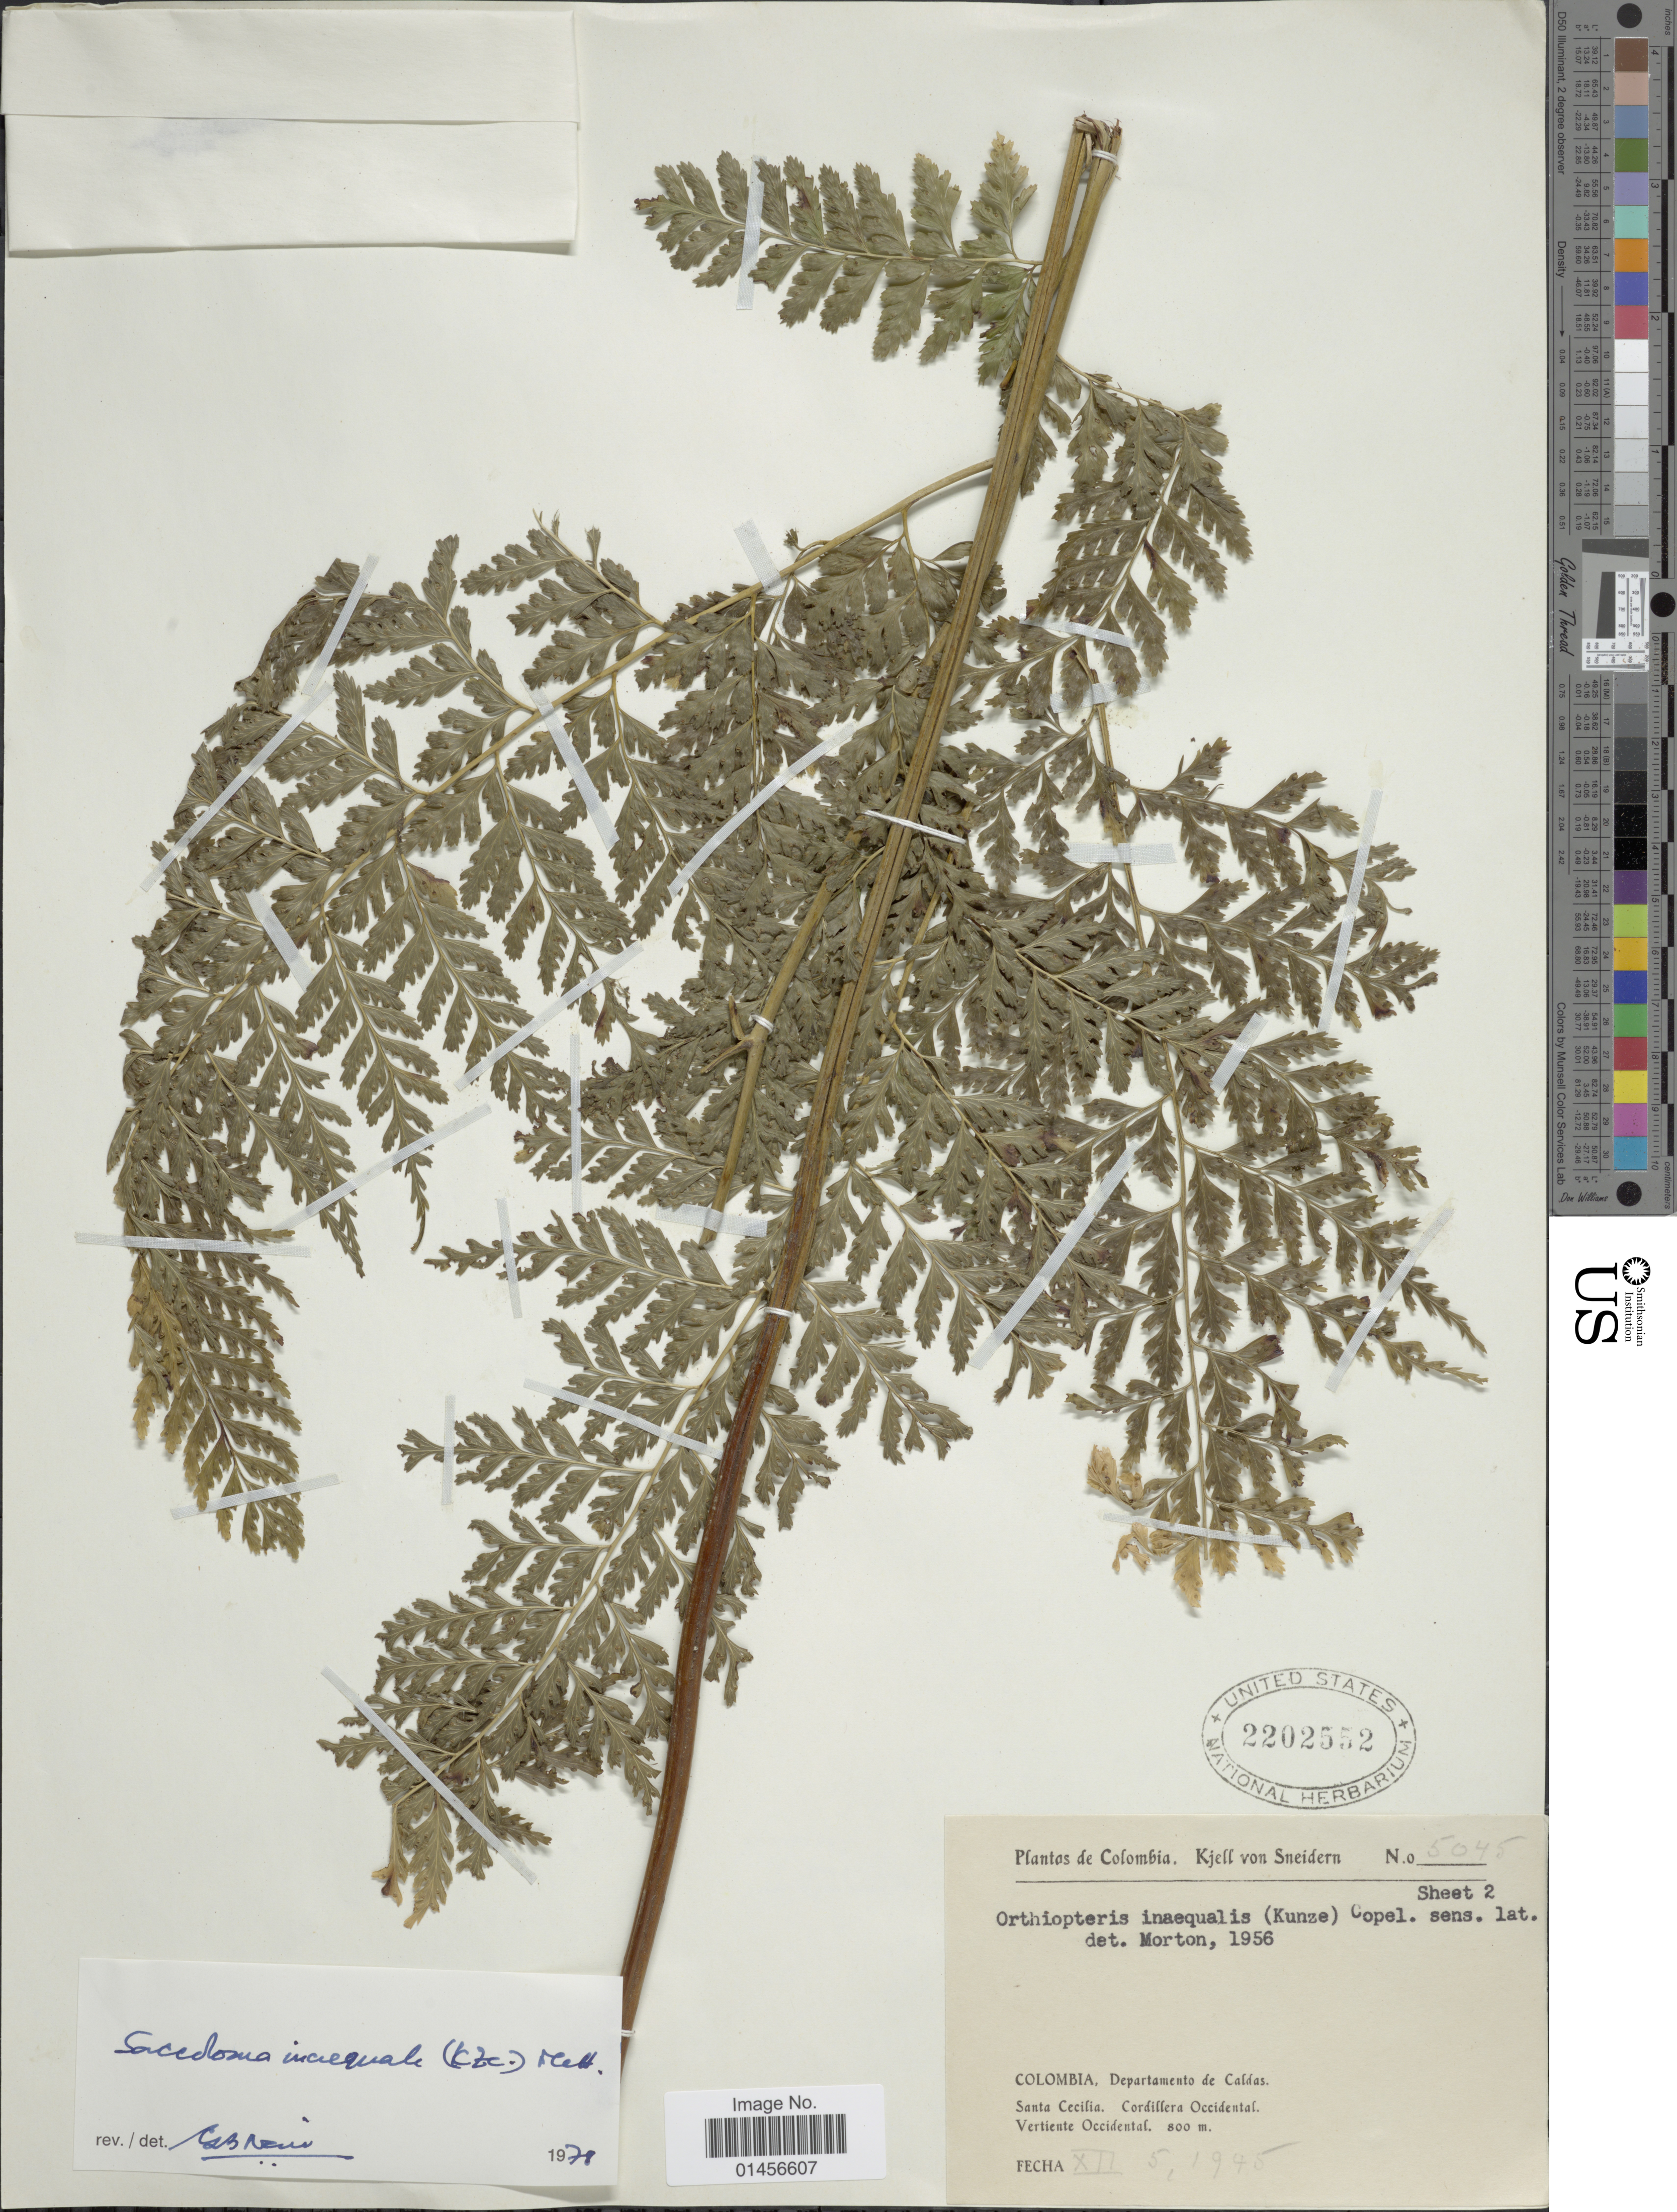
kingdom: Plantae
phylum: Tracheophyta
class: Polypodiopsida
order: Polypodiales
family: Saccolomataceae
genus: Saccoloma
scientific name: Saccoloma inaequale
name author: (Kunze) Mett.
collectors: K. von Sneidern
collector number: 5045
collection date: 1945-12-05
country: Colombia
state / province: Caldas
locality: Santa Cecilia, Cordillera Occidental, Vertiene Occidental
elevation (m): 800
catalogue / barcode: US 2202552